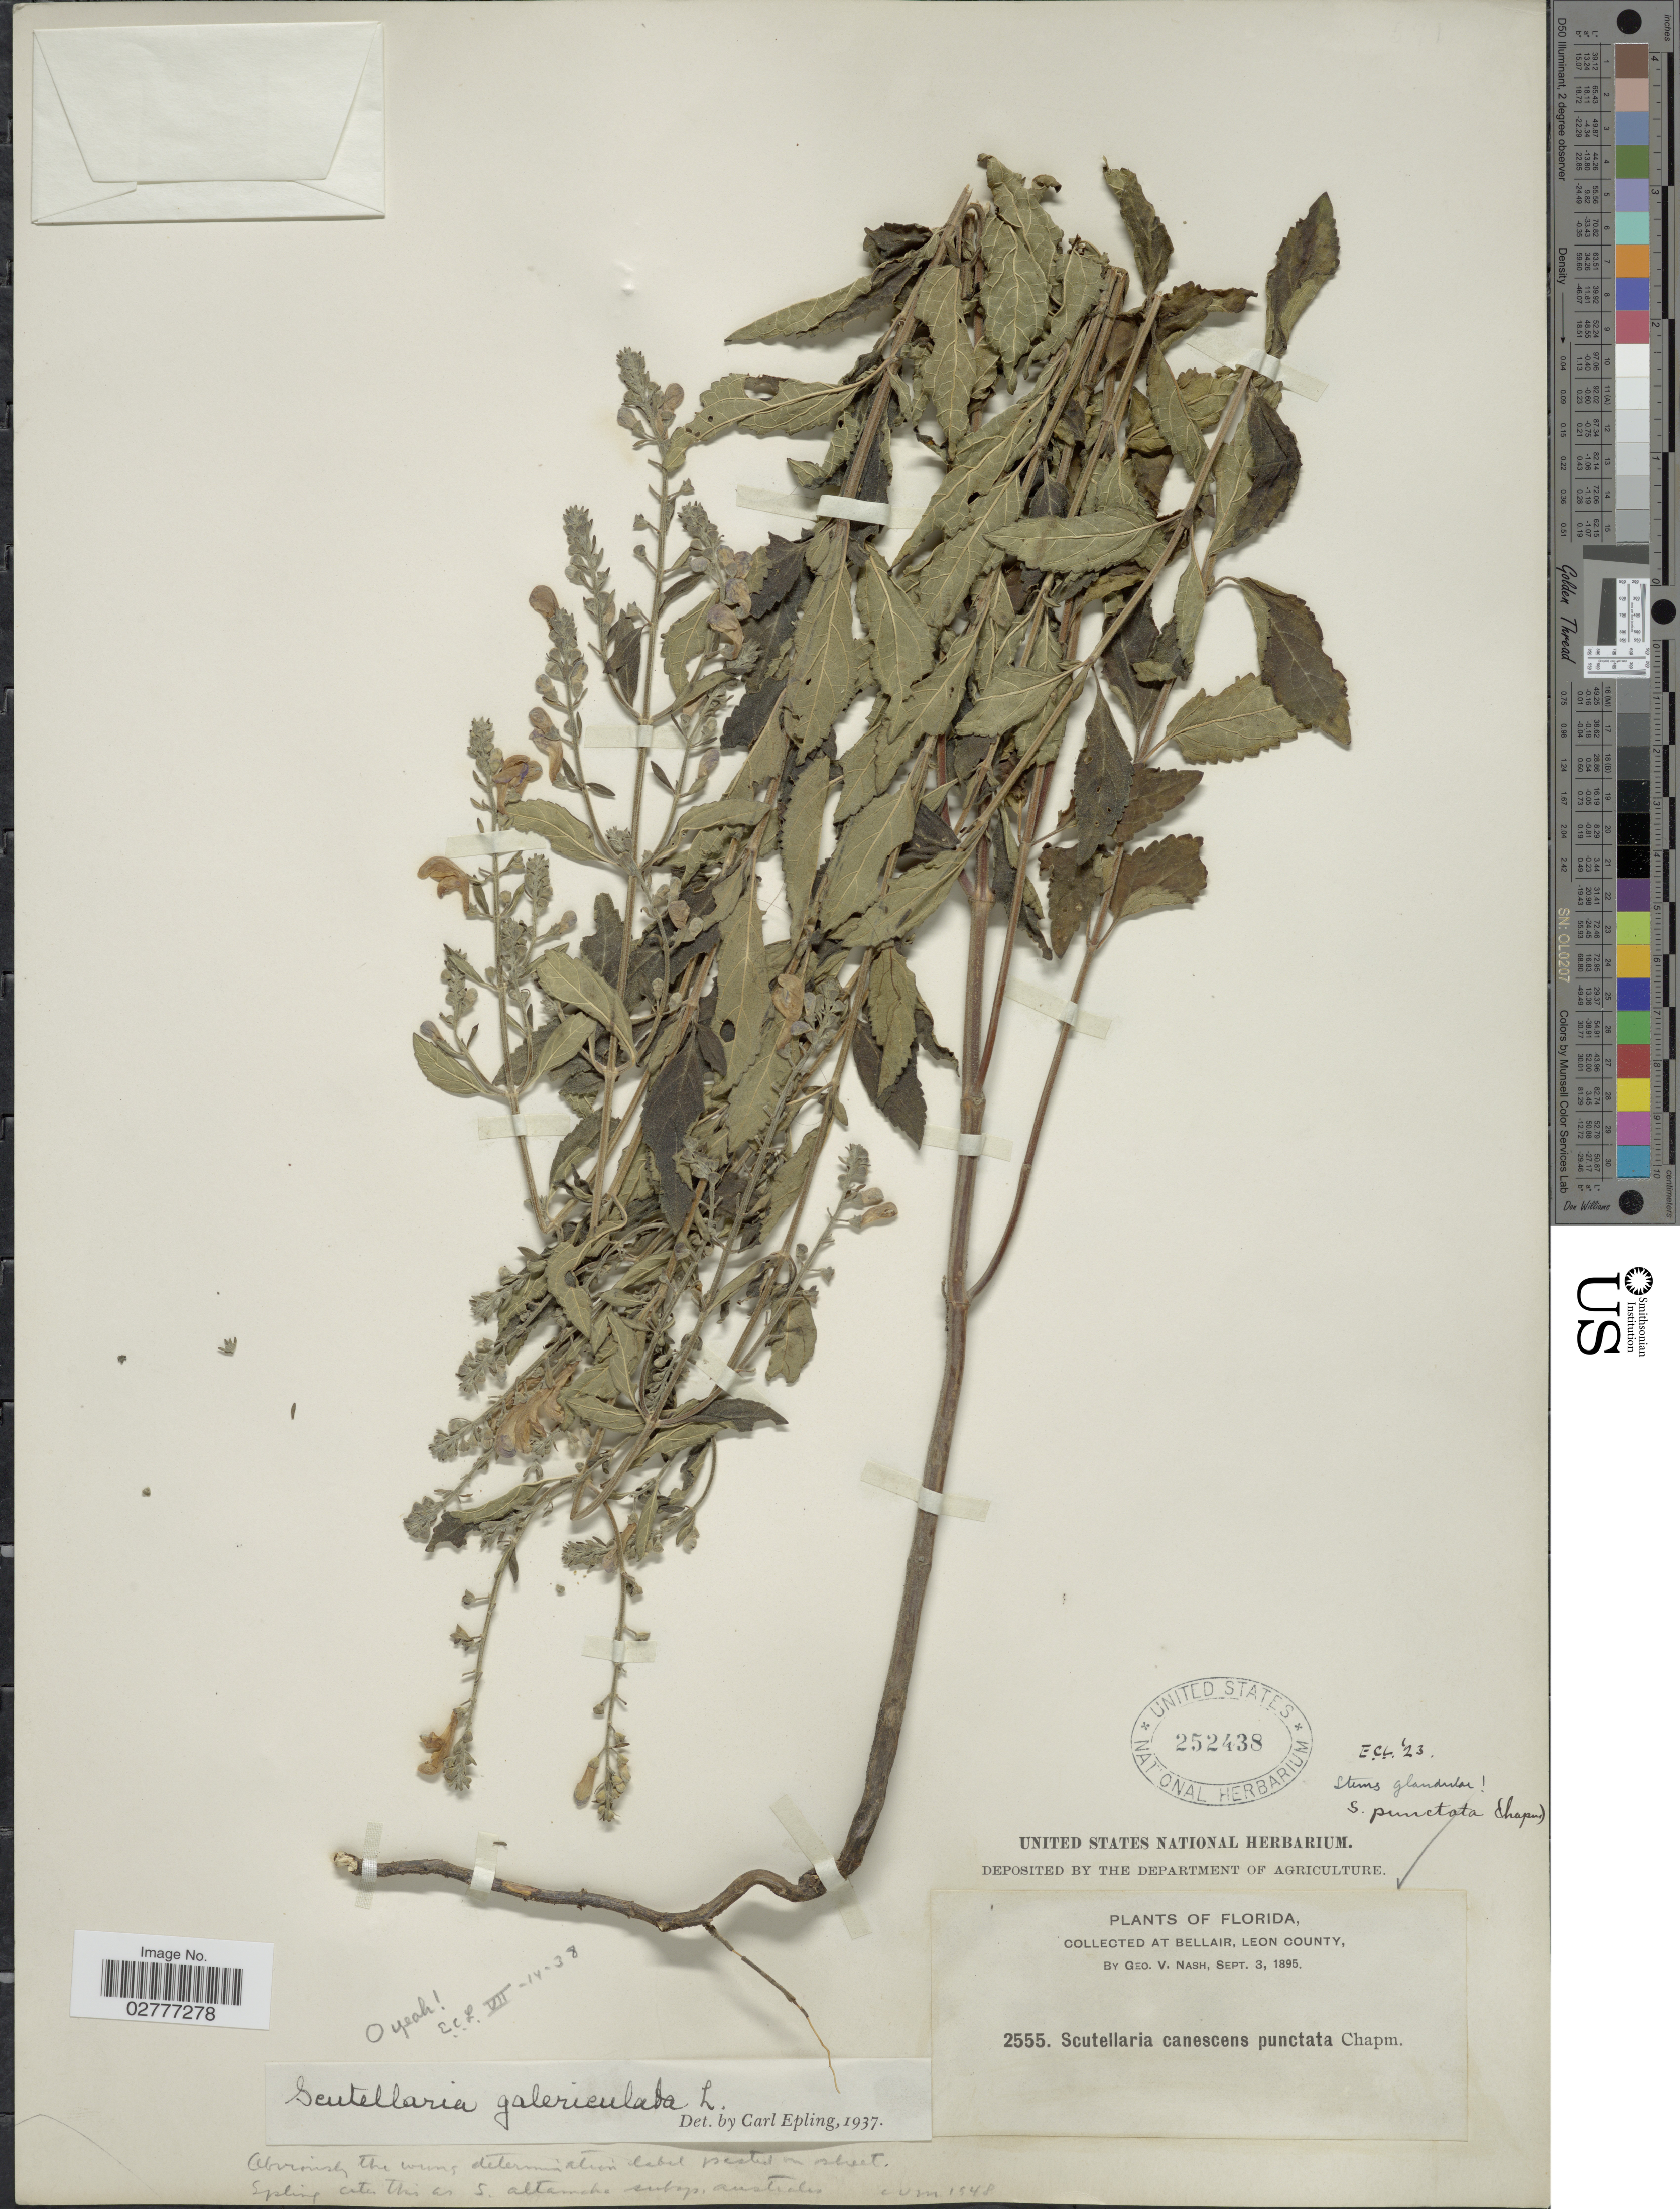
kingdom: Plantae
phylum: Tracheophyta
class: Magnoliopsida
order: Lamiales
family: Lamiaceae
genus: Scutellaria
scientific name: Scutellaria altamaha subsp. australis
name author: Epling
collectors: G. V. Nash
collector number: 2555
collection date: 1895-09-03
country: United States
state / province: Florida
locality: At Bellair, Leon County.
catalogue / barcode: US 252438